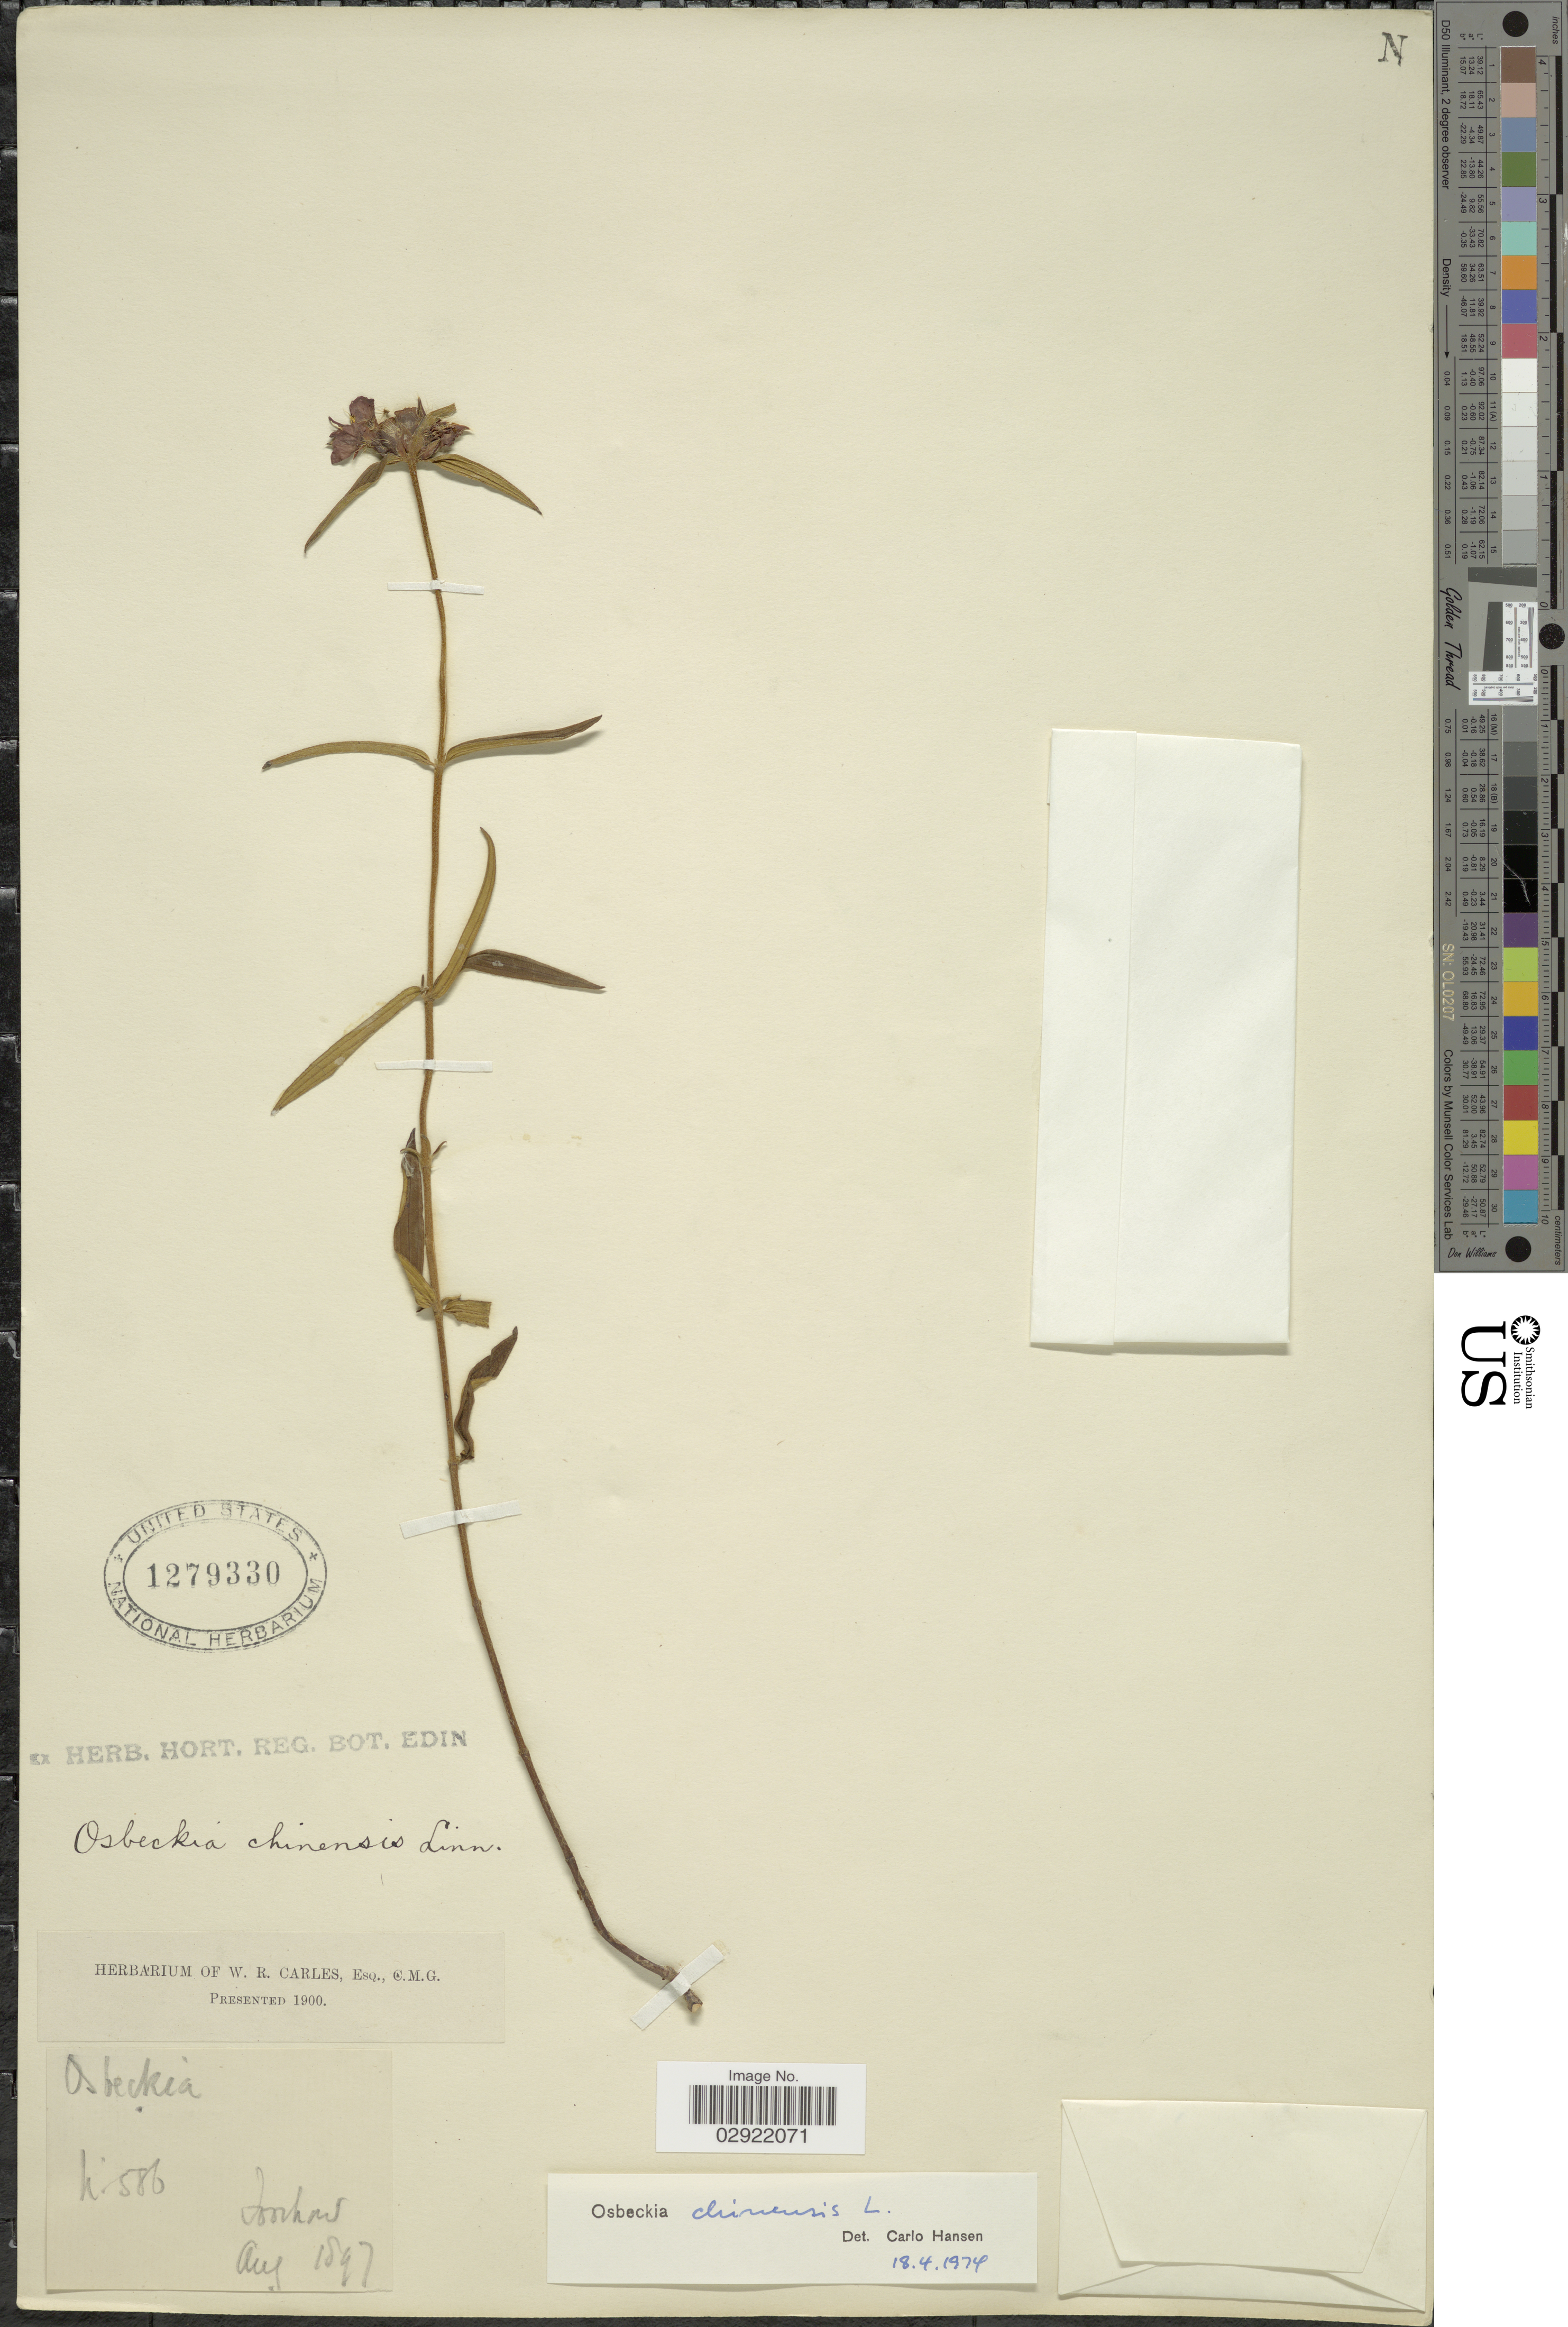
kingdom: Plantae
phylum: Tracheophyta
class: Magnoliopsida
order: Myrtales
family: Melastomataceae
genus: Osbeckia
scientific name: Osbeckia chinensis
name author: L.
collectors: Ex herb. W. R. Carles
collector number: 586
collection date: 1897-08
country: China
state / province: Fujian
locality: Foochow.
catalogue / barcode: US 1279330